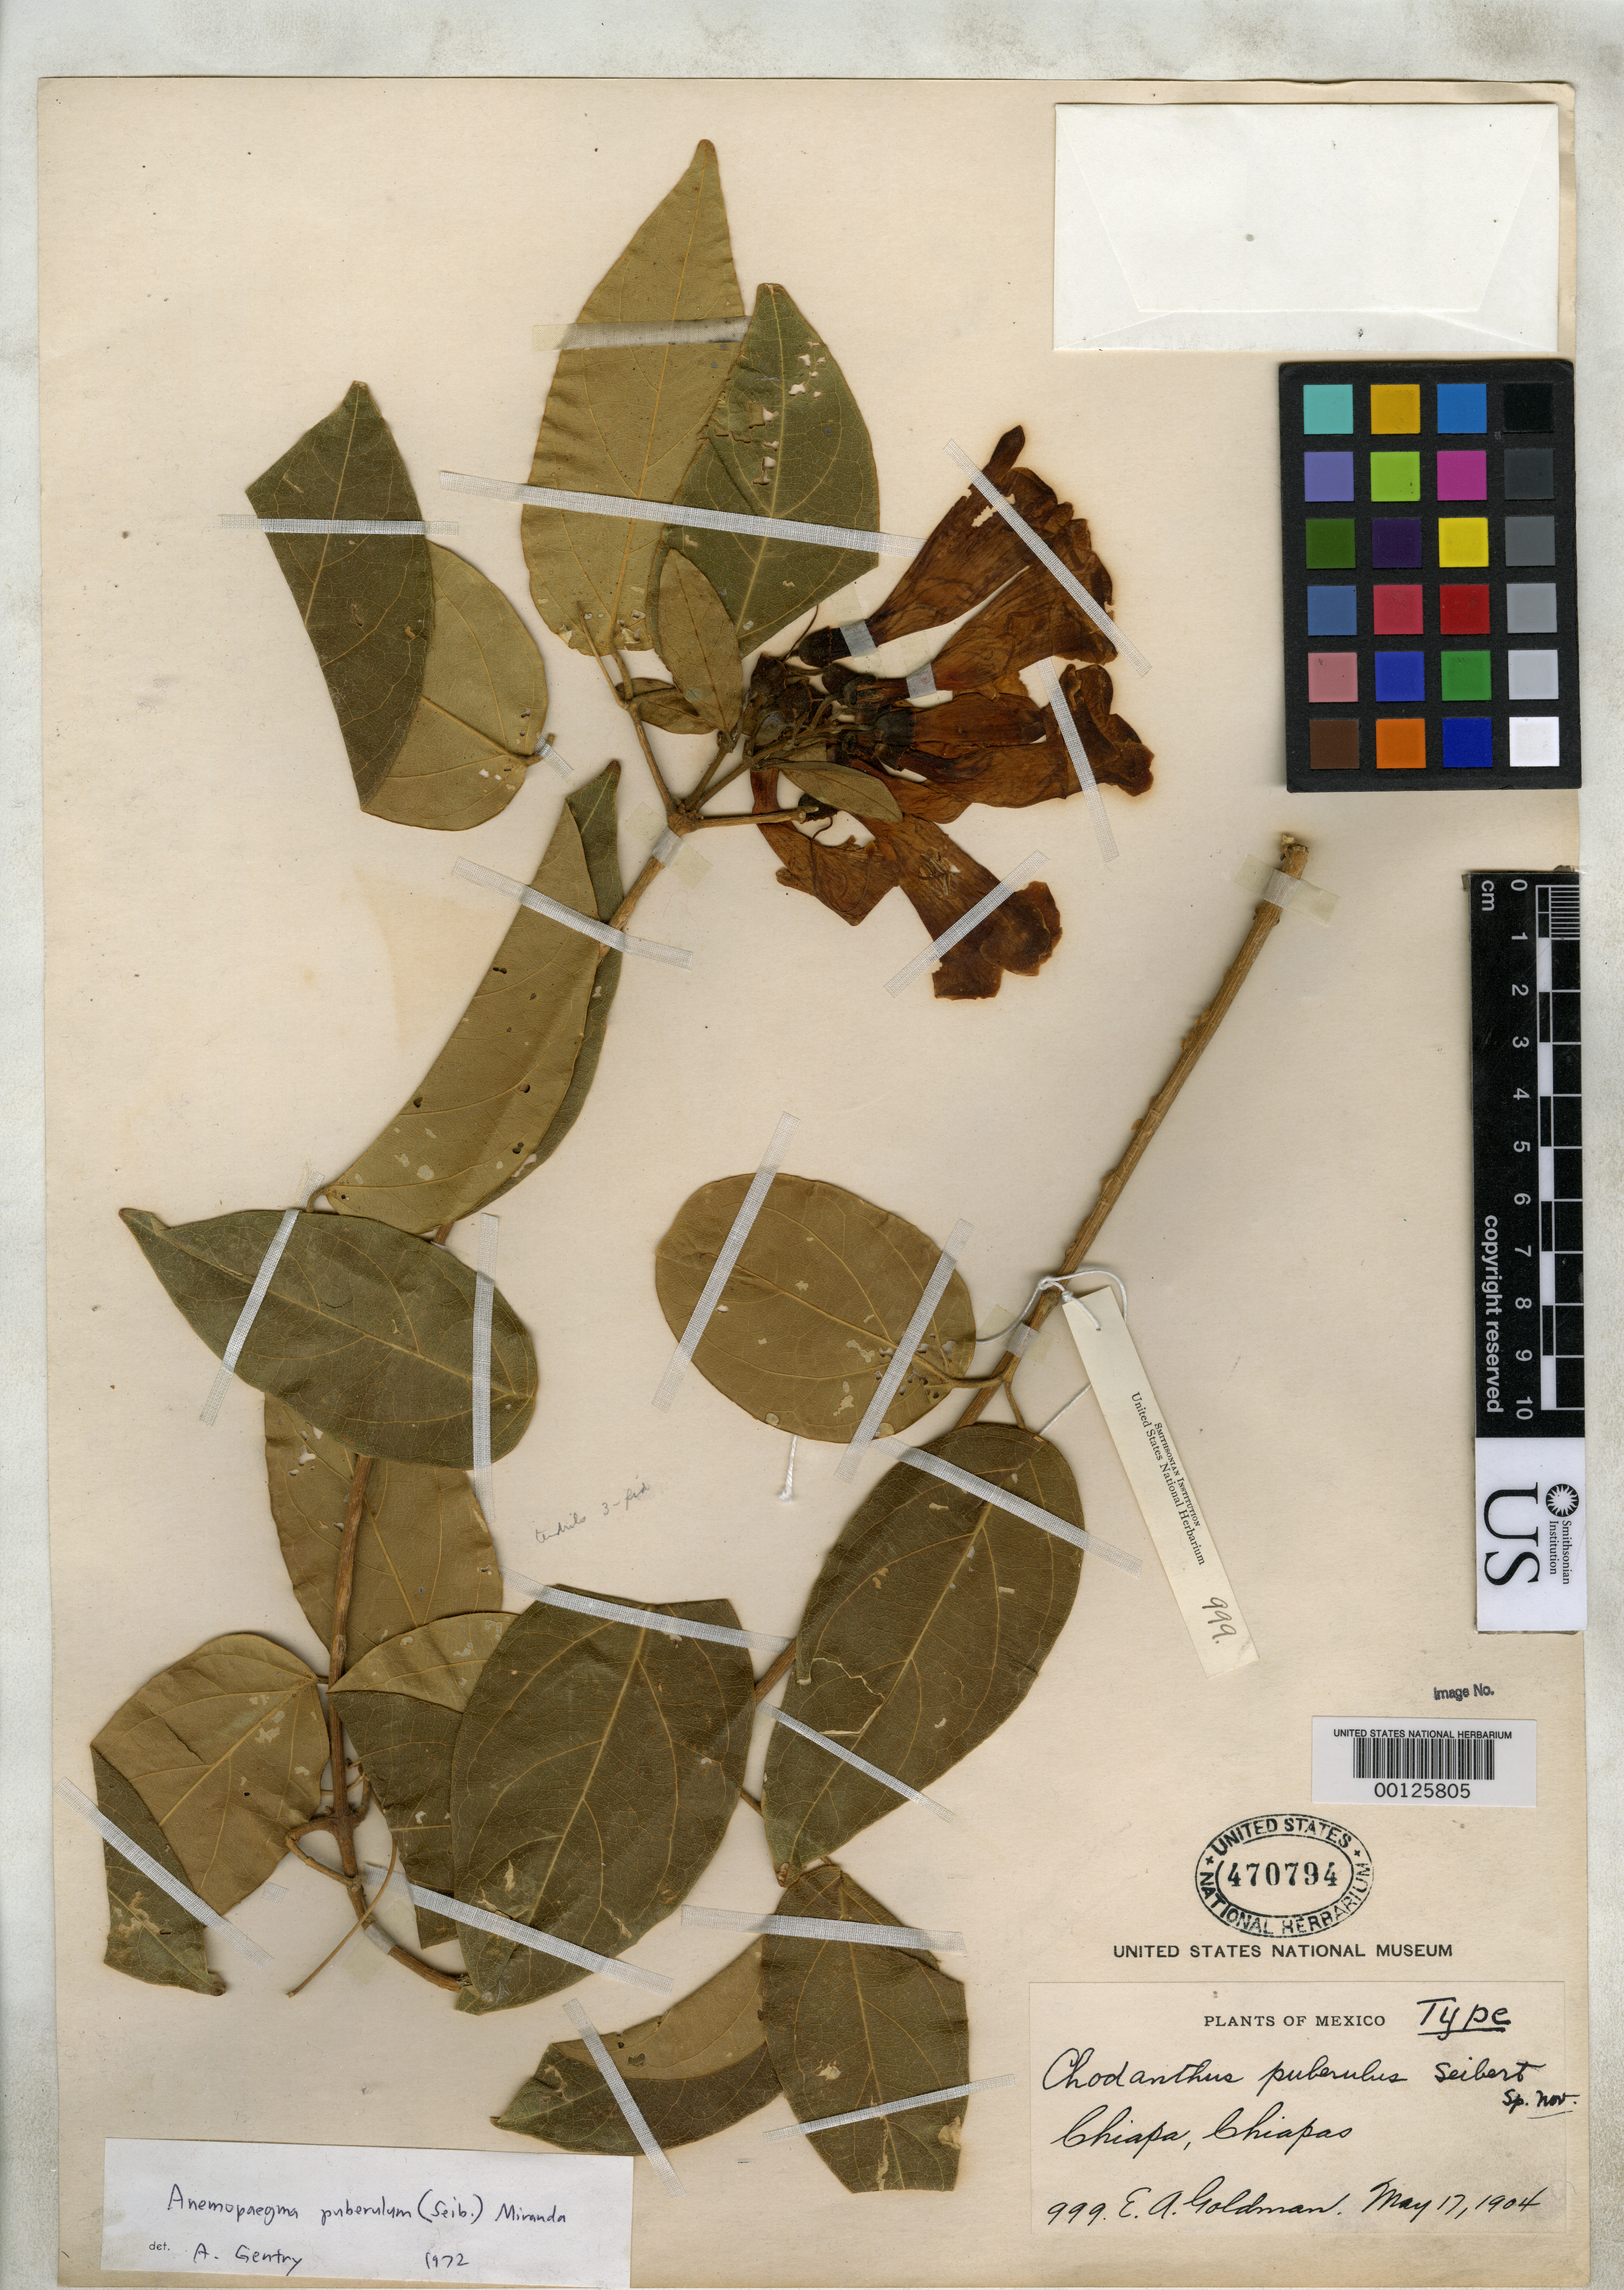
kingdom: Plantae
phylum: Tracheophyta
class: Magnoliopsida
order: Lamiales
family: Bignoniaceae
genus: Chodanthus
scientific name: Chodanthus puberulus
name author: Seibert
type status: Holotype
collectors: E. A. Goldman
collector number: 999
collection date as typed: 17 May 1904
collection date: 1904-05-17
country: Mexico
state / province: Chiapas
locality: Chiapa.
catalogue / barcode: US 470794